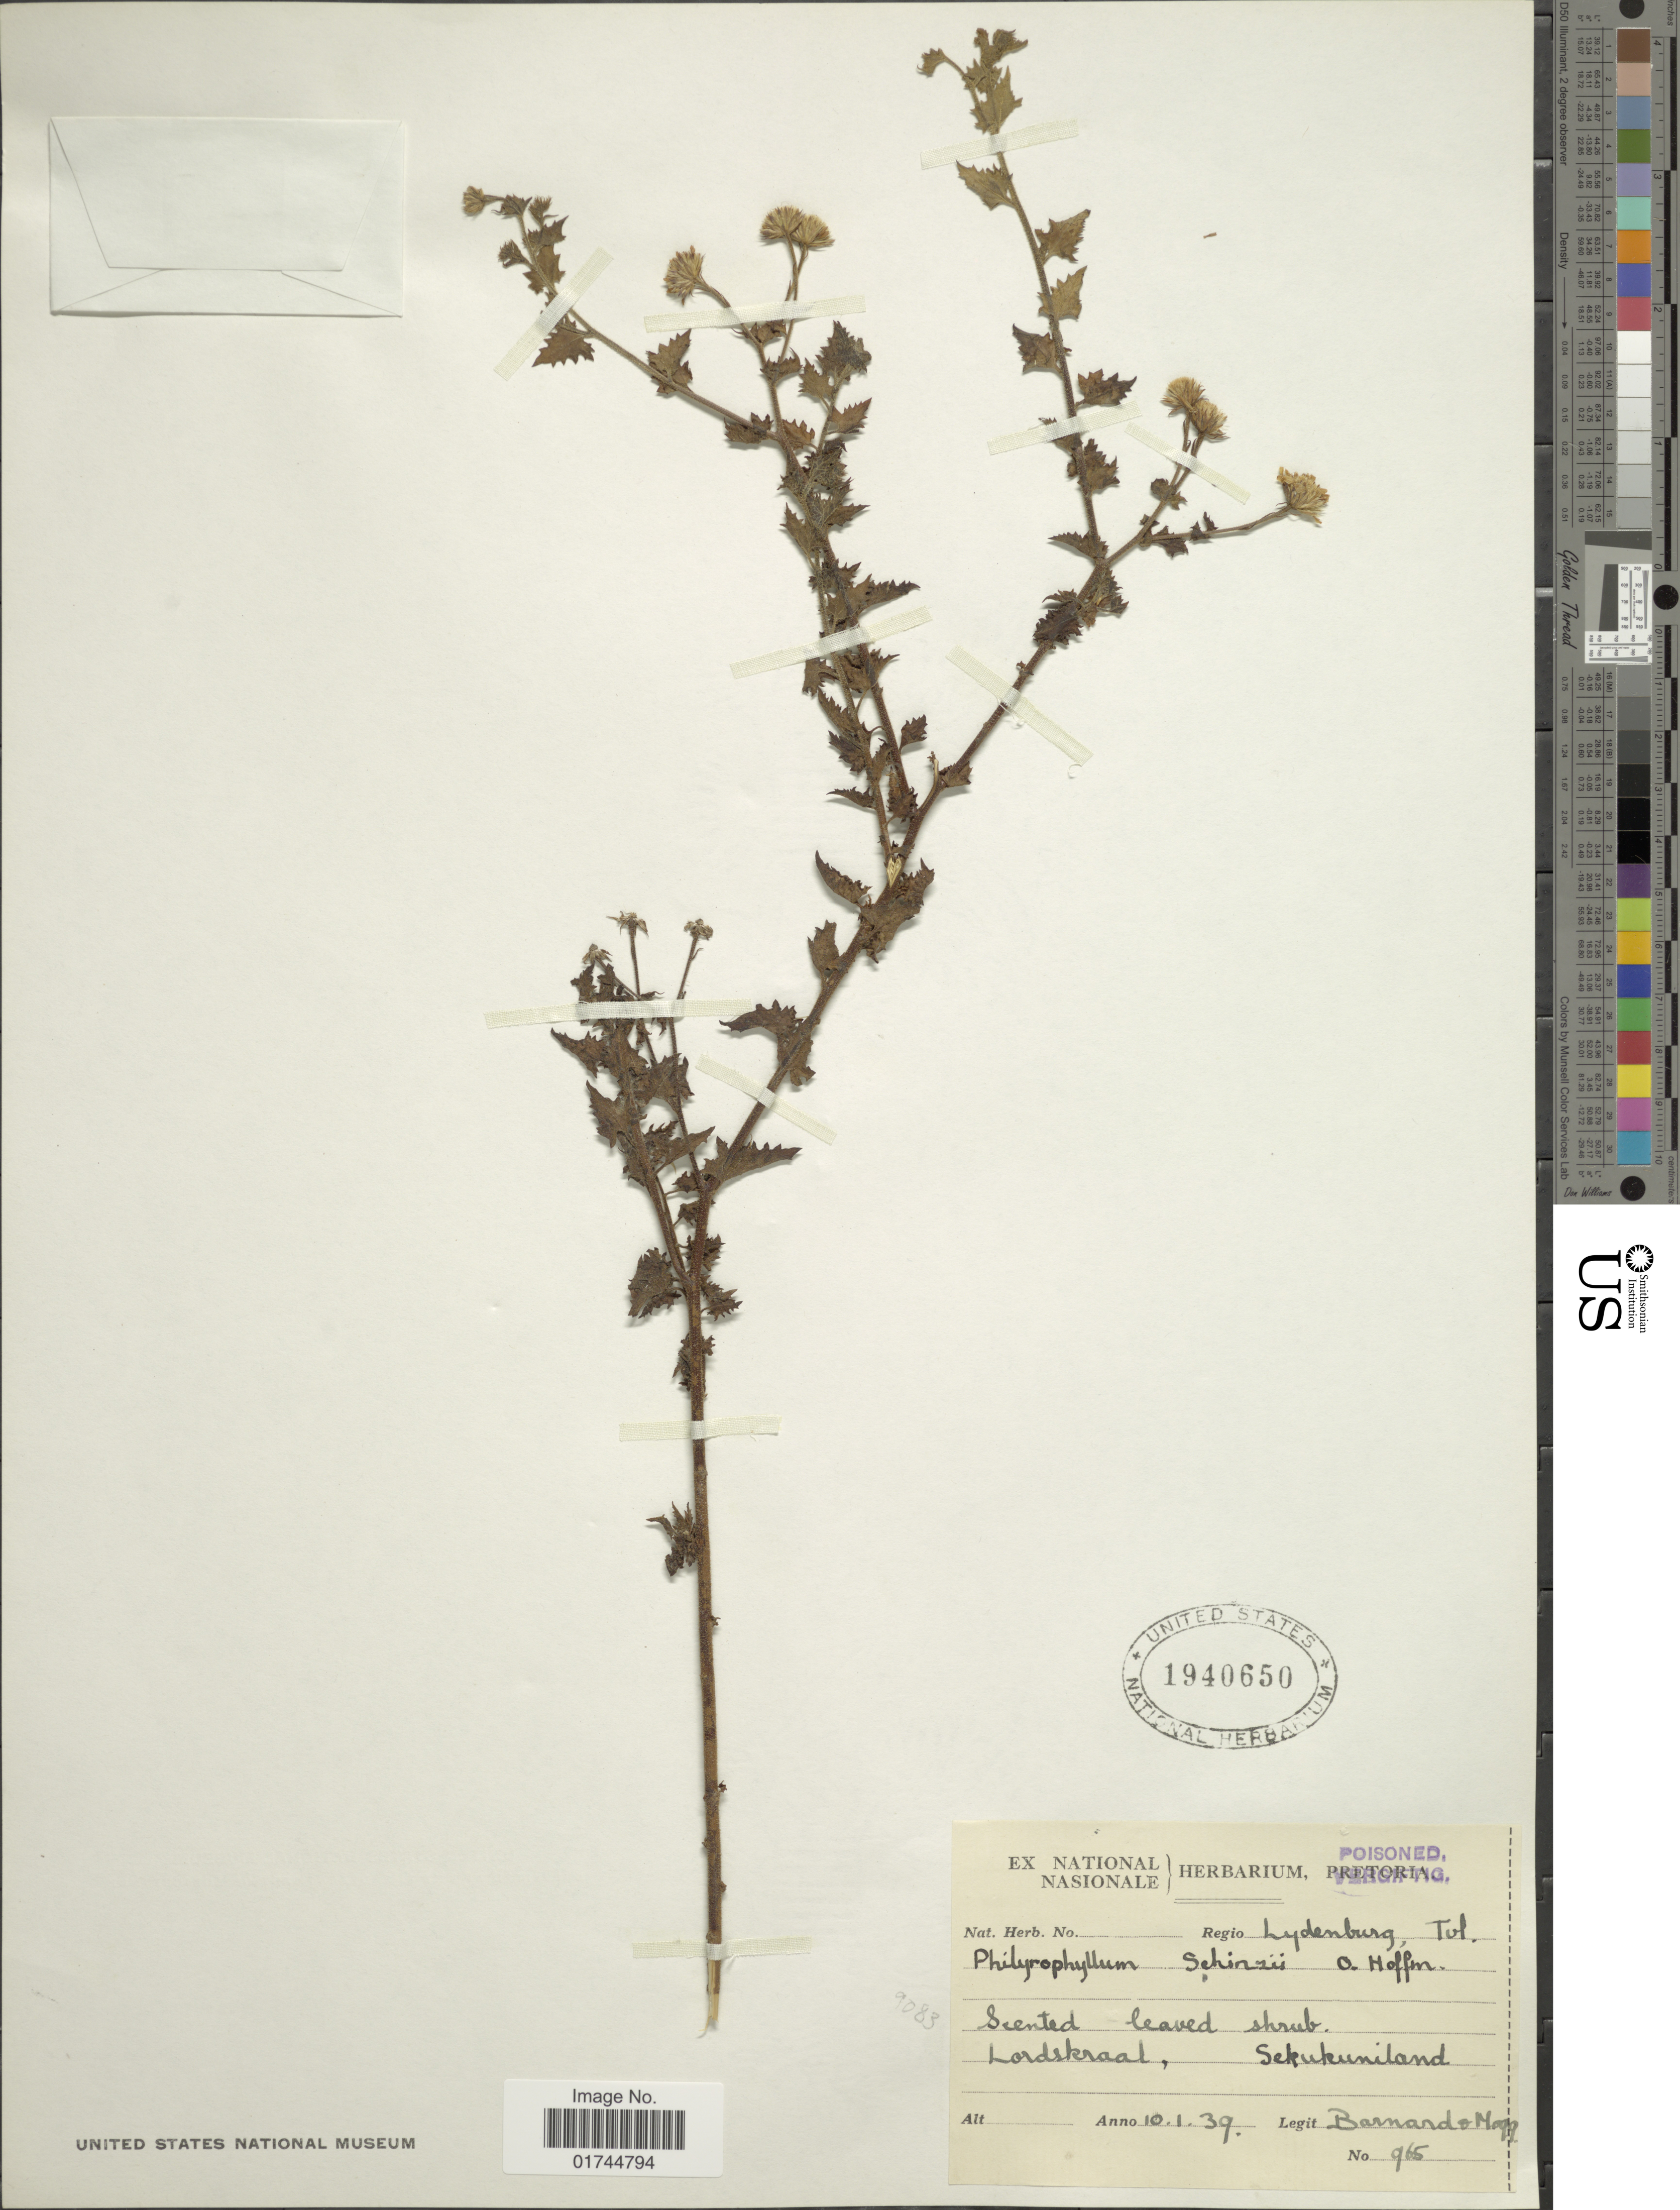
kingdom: Plantae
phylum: Tracheophyta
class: Magnoliopsida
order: Asterales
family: Asteraceae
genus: Philyrophyllum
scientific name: Philyrophyllum schinzii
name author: O. Hoffm.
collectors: B. Mogg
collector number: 965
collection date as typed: Transcribed d/m/y: 10/1/39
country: South Africa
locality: Lydenburg, Tol., Lordskraal, Sekukuniland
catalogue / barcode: US 1940650